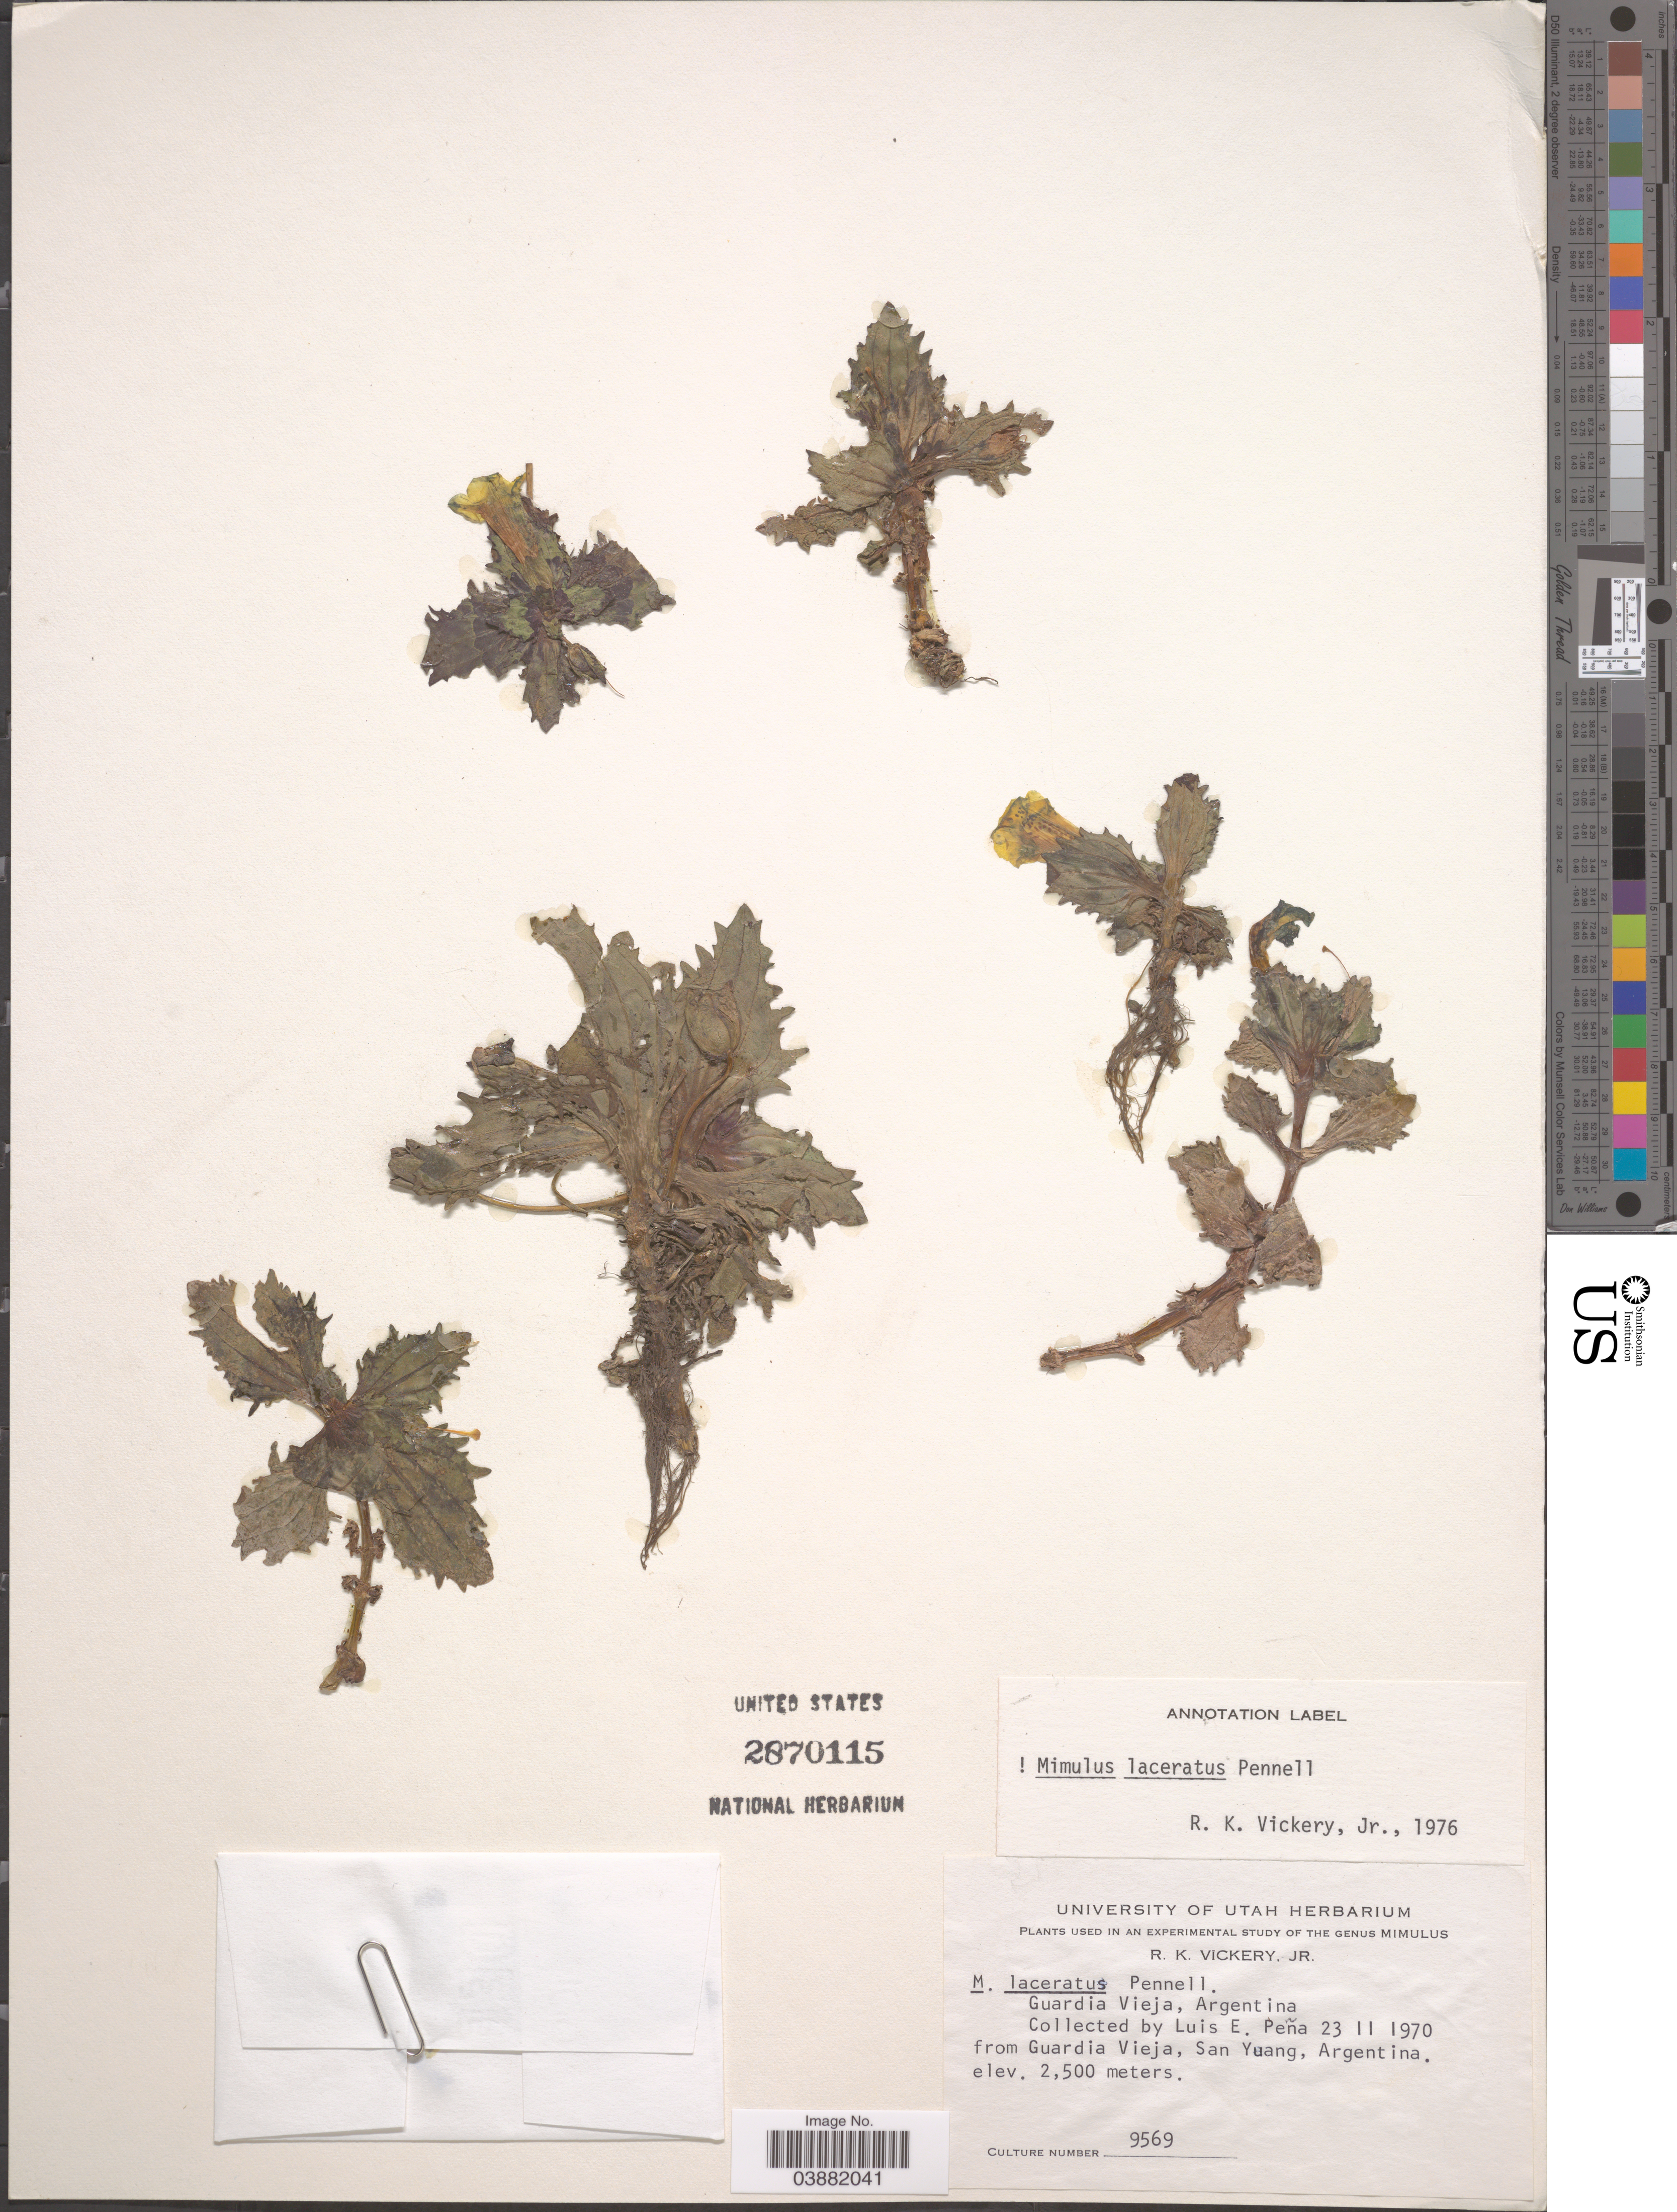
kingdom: Plantae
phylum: Tracheophyta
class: Magnoliopsida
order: Lamiales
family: Phrymaceae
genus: Mimulus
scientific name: Mimulus laceratus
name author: Pennell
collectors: L. Peña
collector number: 9569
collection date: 1970-02-23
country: Argentina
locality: Guardia Vieja, San Yuang.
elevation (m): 2500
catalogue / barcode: US 2870115